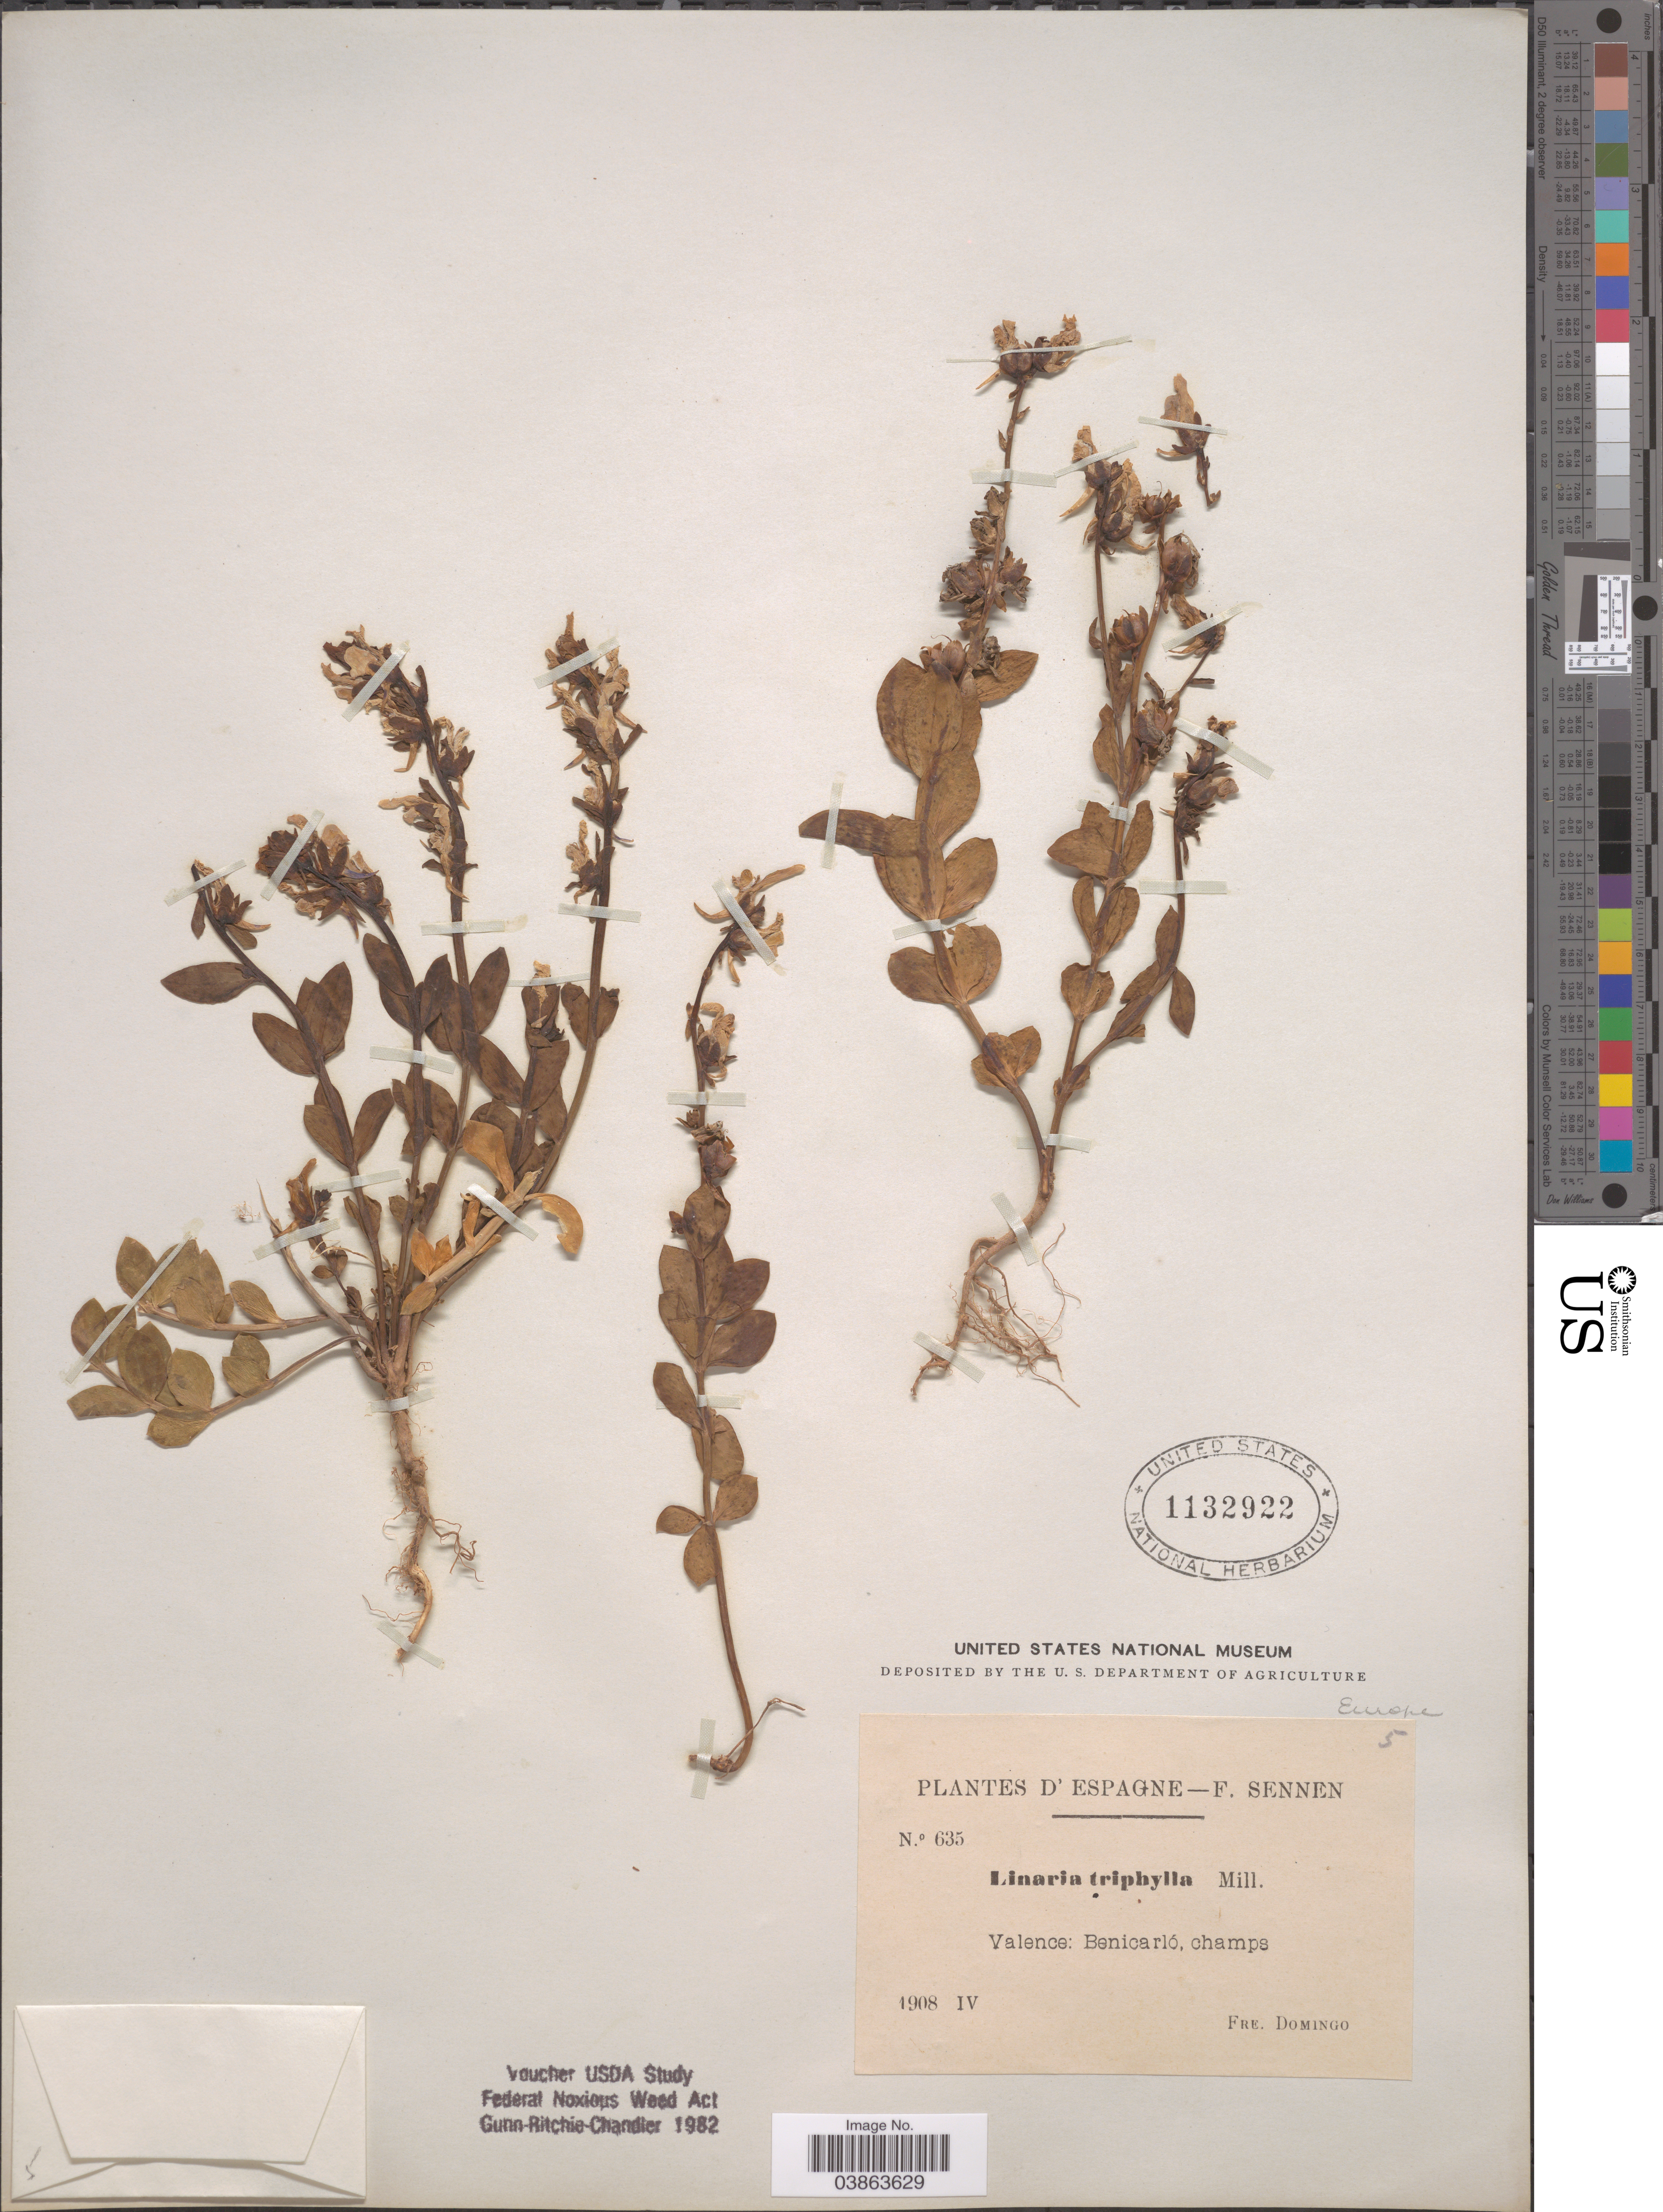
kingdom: Plantae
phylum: Tracheophyta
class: Magnoliopsida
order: Lamiales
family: Plantaginaceae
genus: Linaria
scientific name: Linaria triphylla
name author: (L.) Mill.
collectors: Domingo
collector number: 635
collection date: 1908-04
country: Spain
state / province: Valenciana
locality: D'Espagne. Valence: Benicarló.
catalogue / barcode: US 1132922